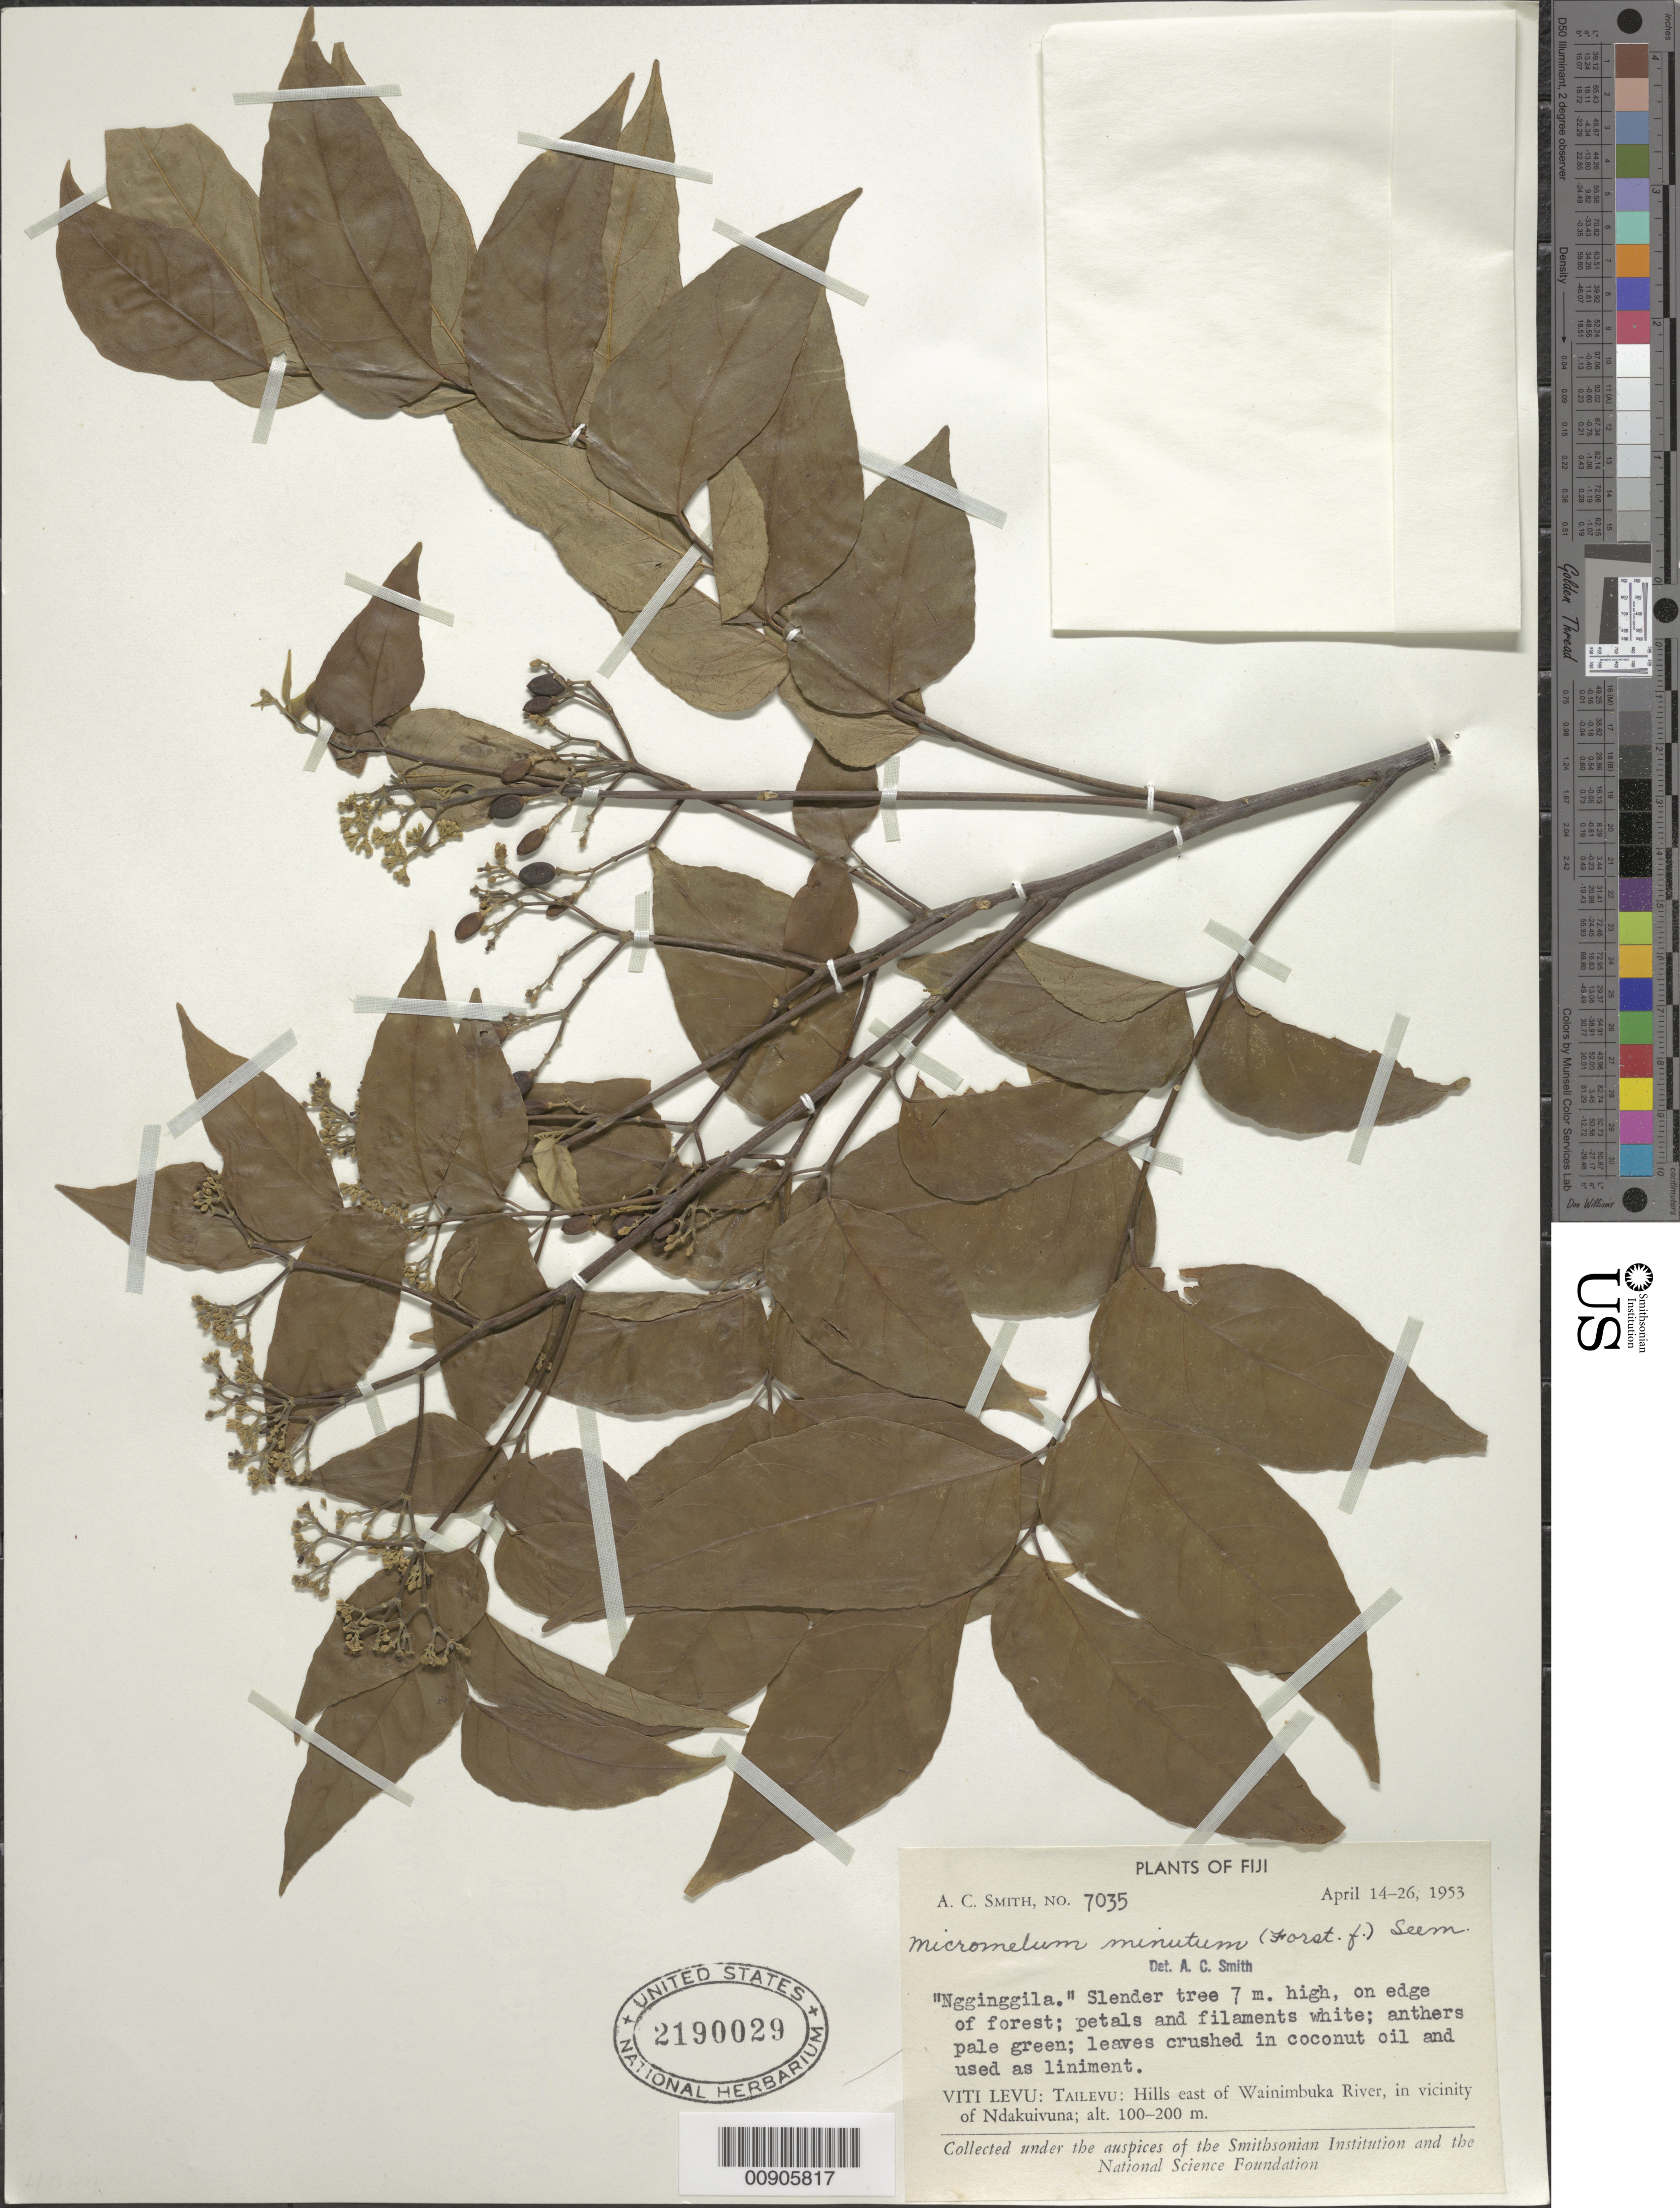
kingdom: Plantae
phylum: Tracheophyta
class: Magnoliopsida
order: Sapindales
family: Rutaceae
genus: Micromelum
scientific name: Micromelum minutum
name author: (G. Forst.) Wight & Arn.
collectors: C. A. Smith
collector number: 7035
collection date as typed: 14 Apr 1953 to 26 Apr 1953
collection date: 1953-04-14/1953-04-26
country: Fiji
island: Viti Levu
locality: Tailvevu, hills E of Wainimbuka River, in vicinity of Ndakuivuna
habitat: on edge of forest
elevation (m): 100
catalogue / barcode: US 2190029